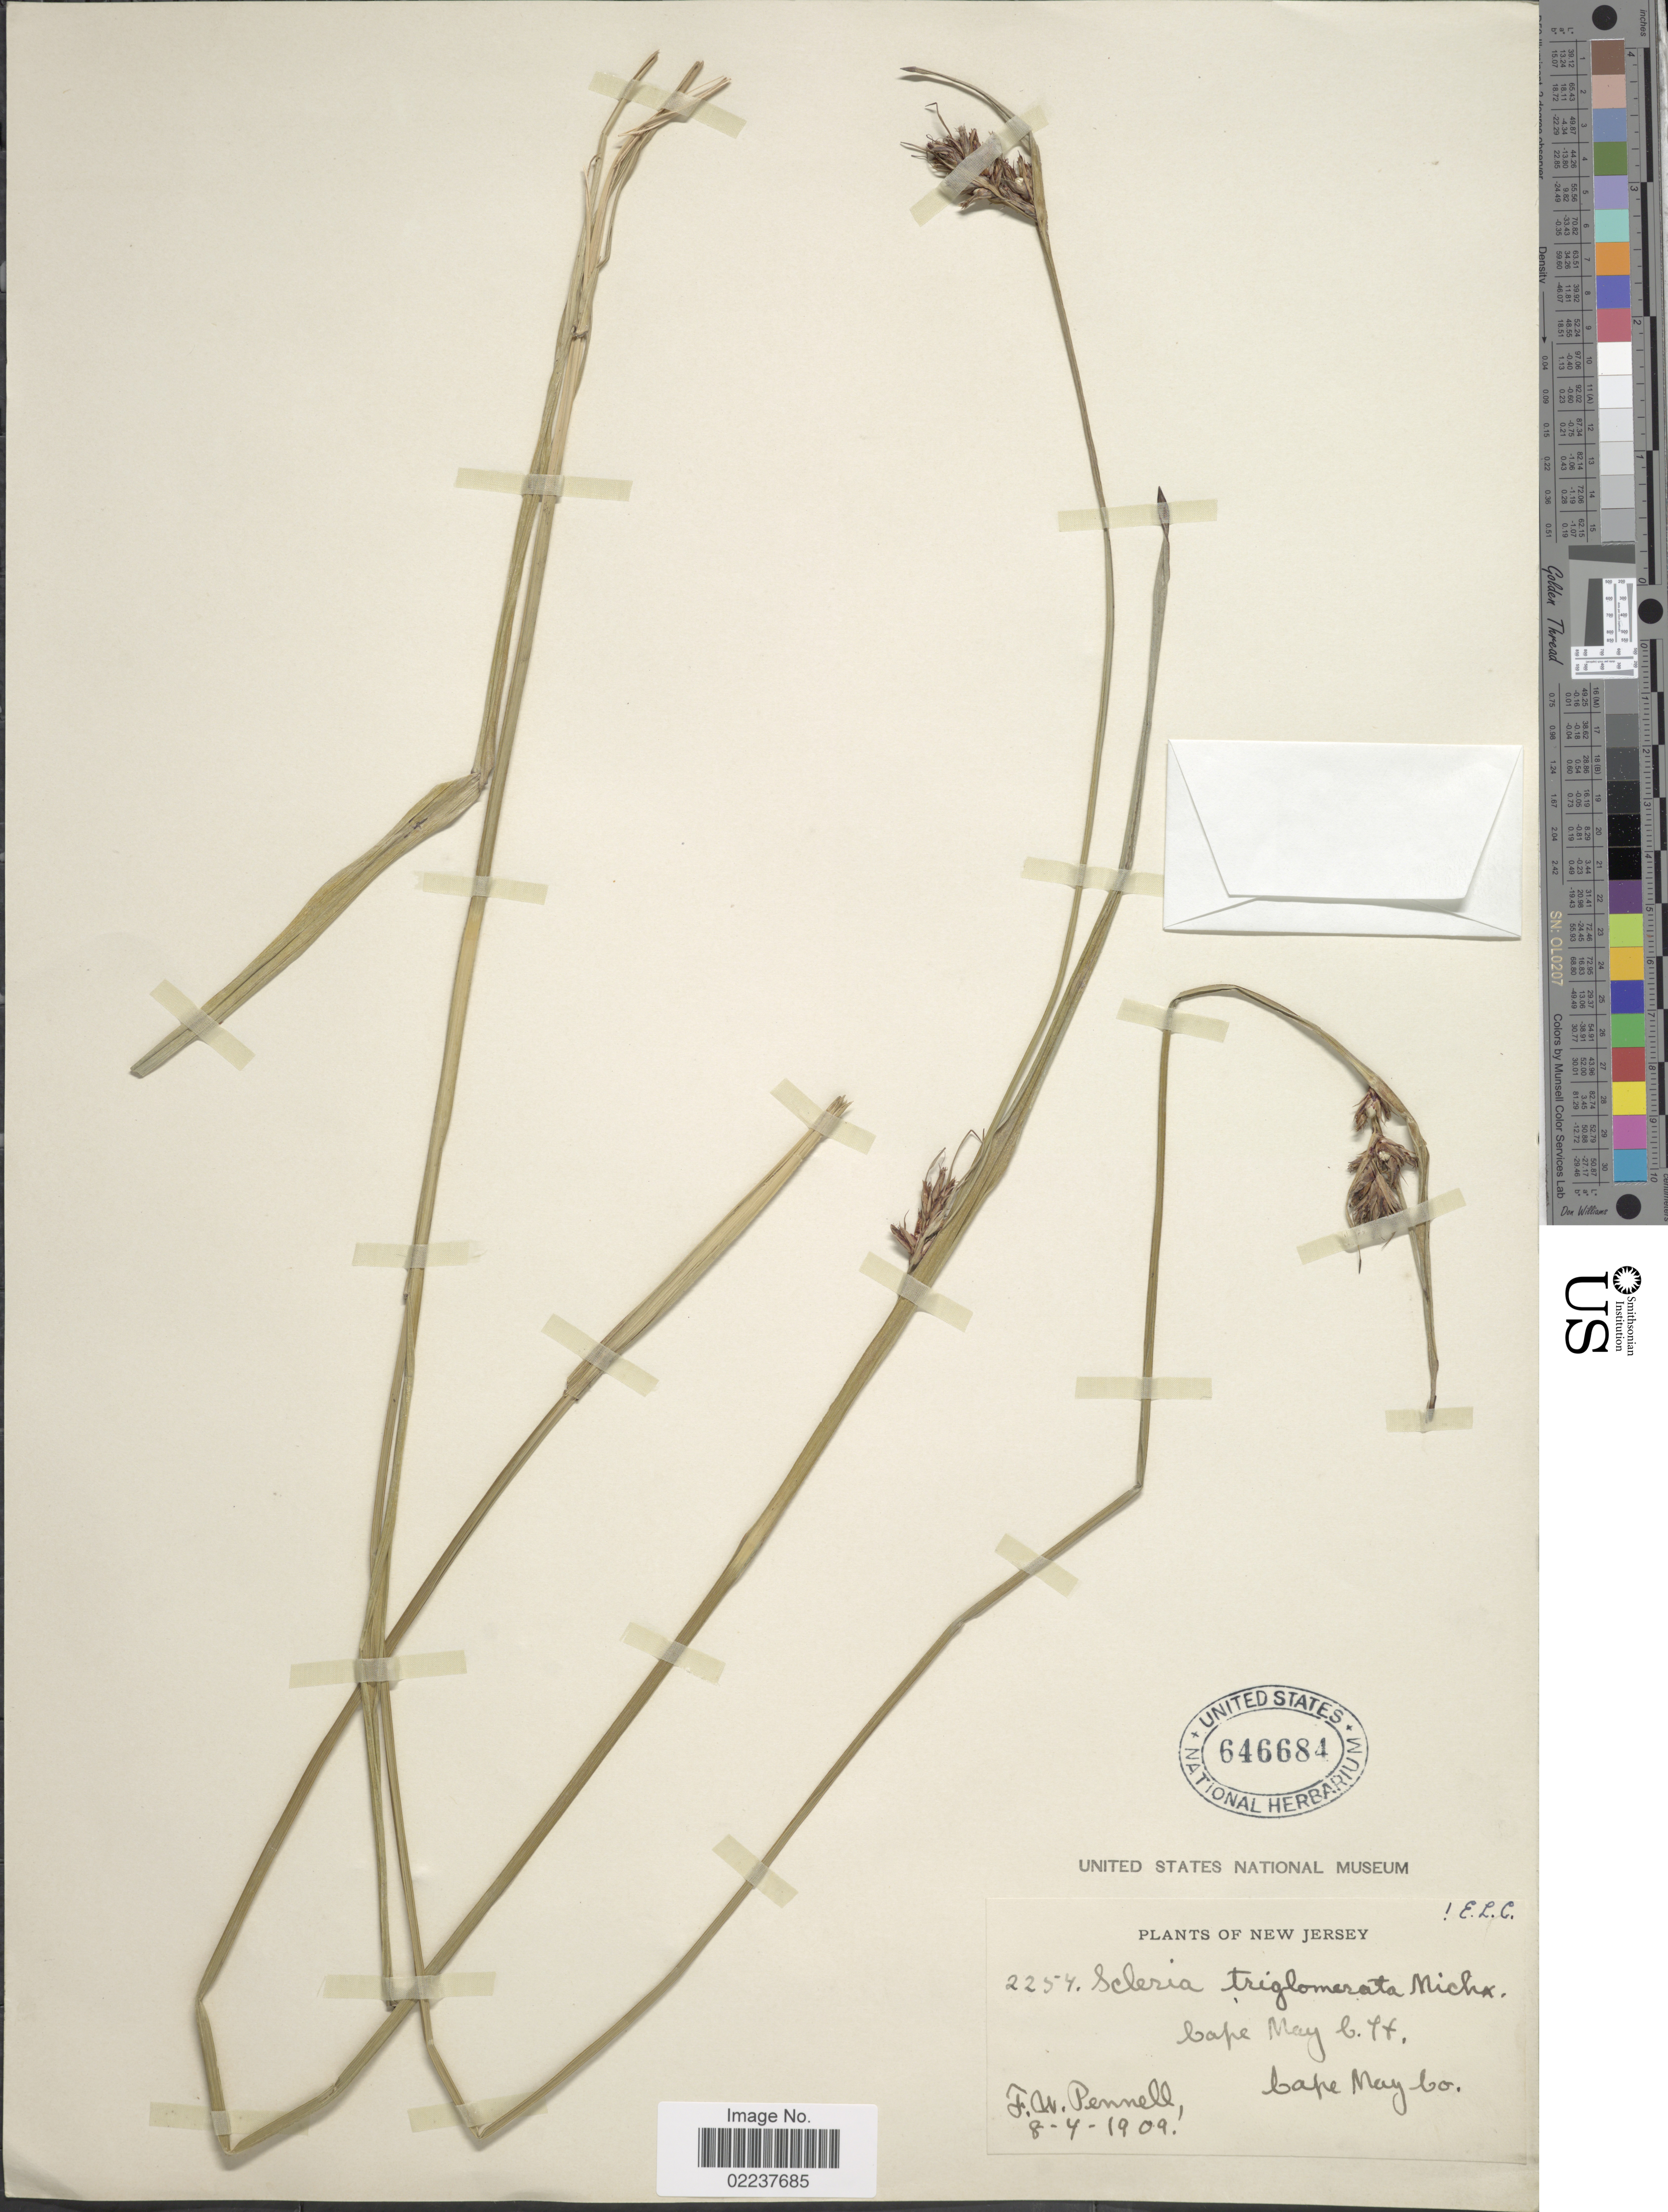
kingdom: Plantae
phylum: Tracheophyta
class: Liliopsida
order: Poales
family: Cyperaceae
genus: Scleria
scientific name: Scleria triglomerata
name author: Michx.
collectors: F. W. Pennell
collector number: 2254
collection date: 1909-08-04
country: United States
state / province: New Jersey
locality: Cape May Co.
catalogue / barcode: US 646684